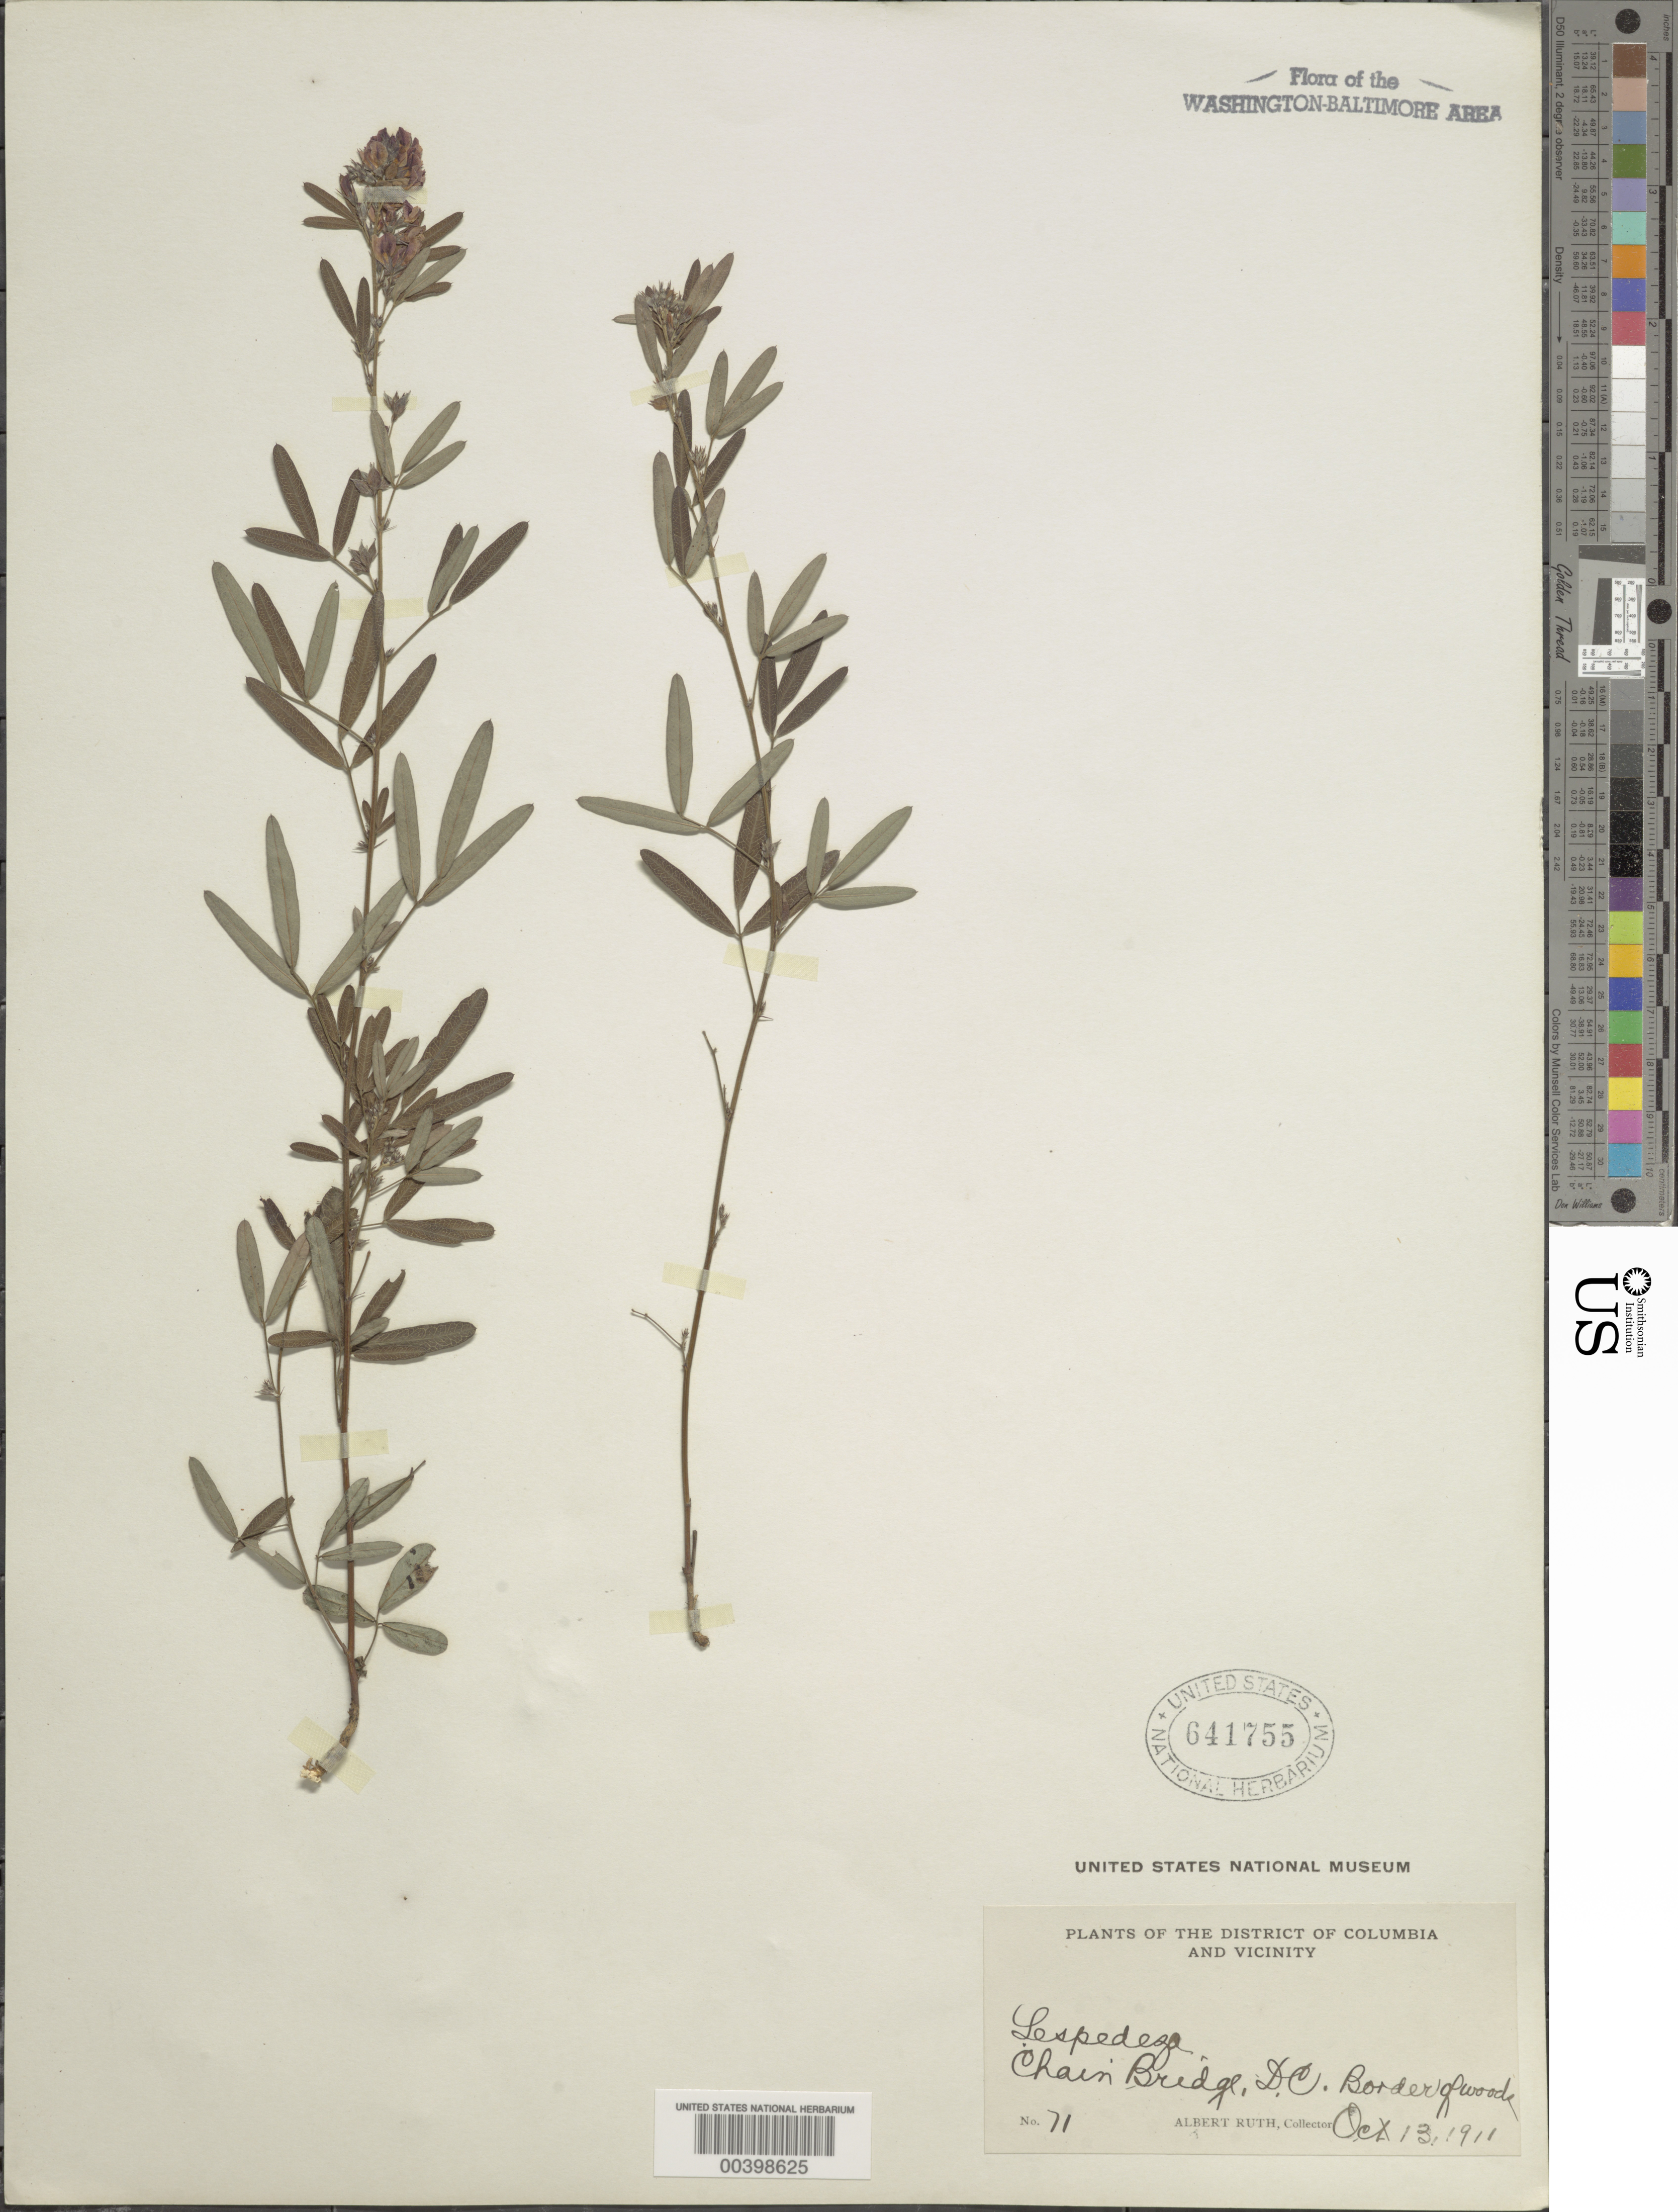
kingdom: Plantae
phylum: Tracheophyta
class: Magnoliopsida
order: Fabales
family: Fabaceae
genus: Lespedeza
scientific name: Lespedeza virginica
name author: (L.) Britton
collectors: A. Ruth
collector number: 71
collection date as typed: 13 Oct 1911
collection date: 1911-10-13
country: United States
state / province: District of Columbia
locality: Chain Bridge C. and O. Canal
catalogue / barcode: US 641755